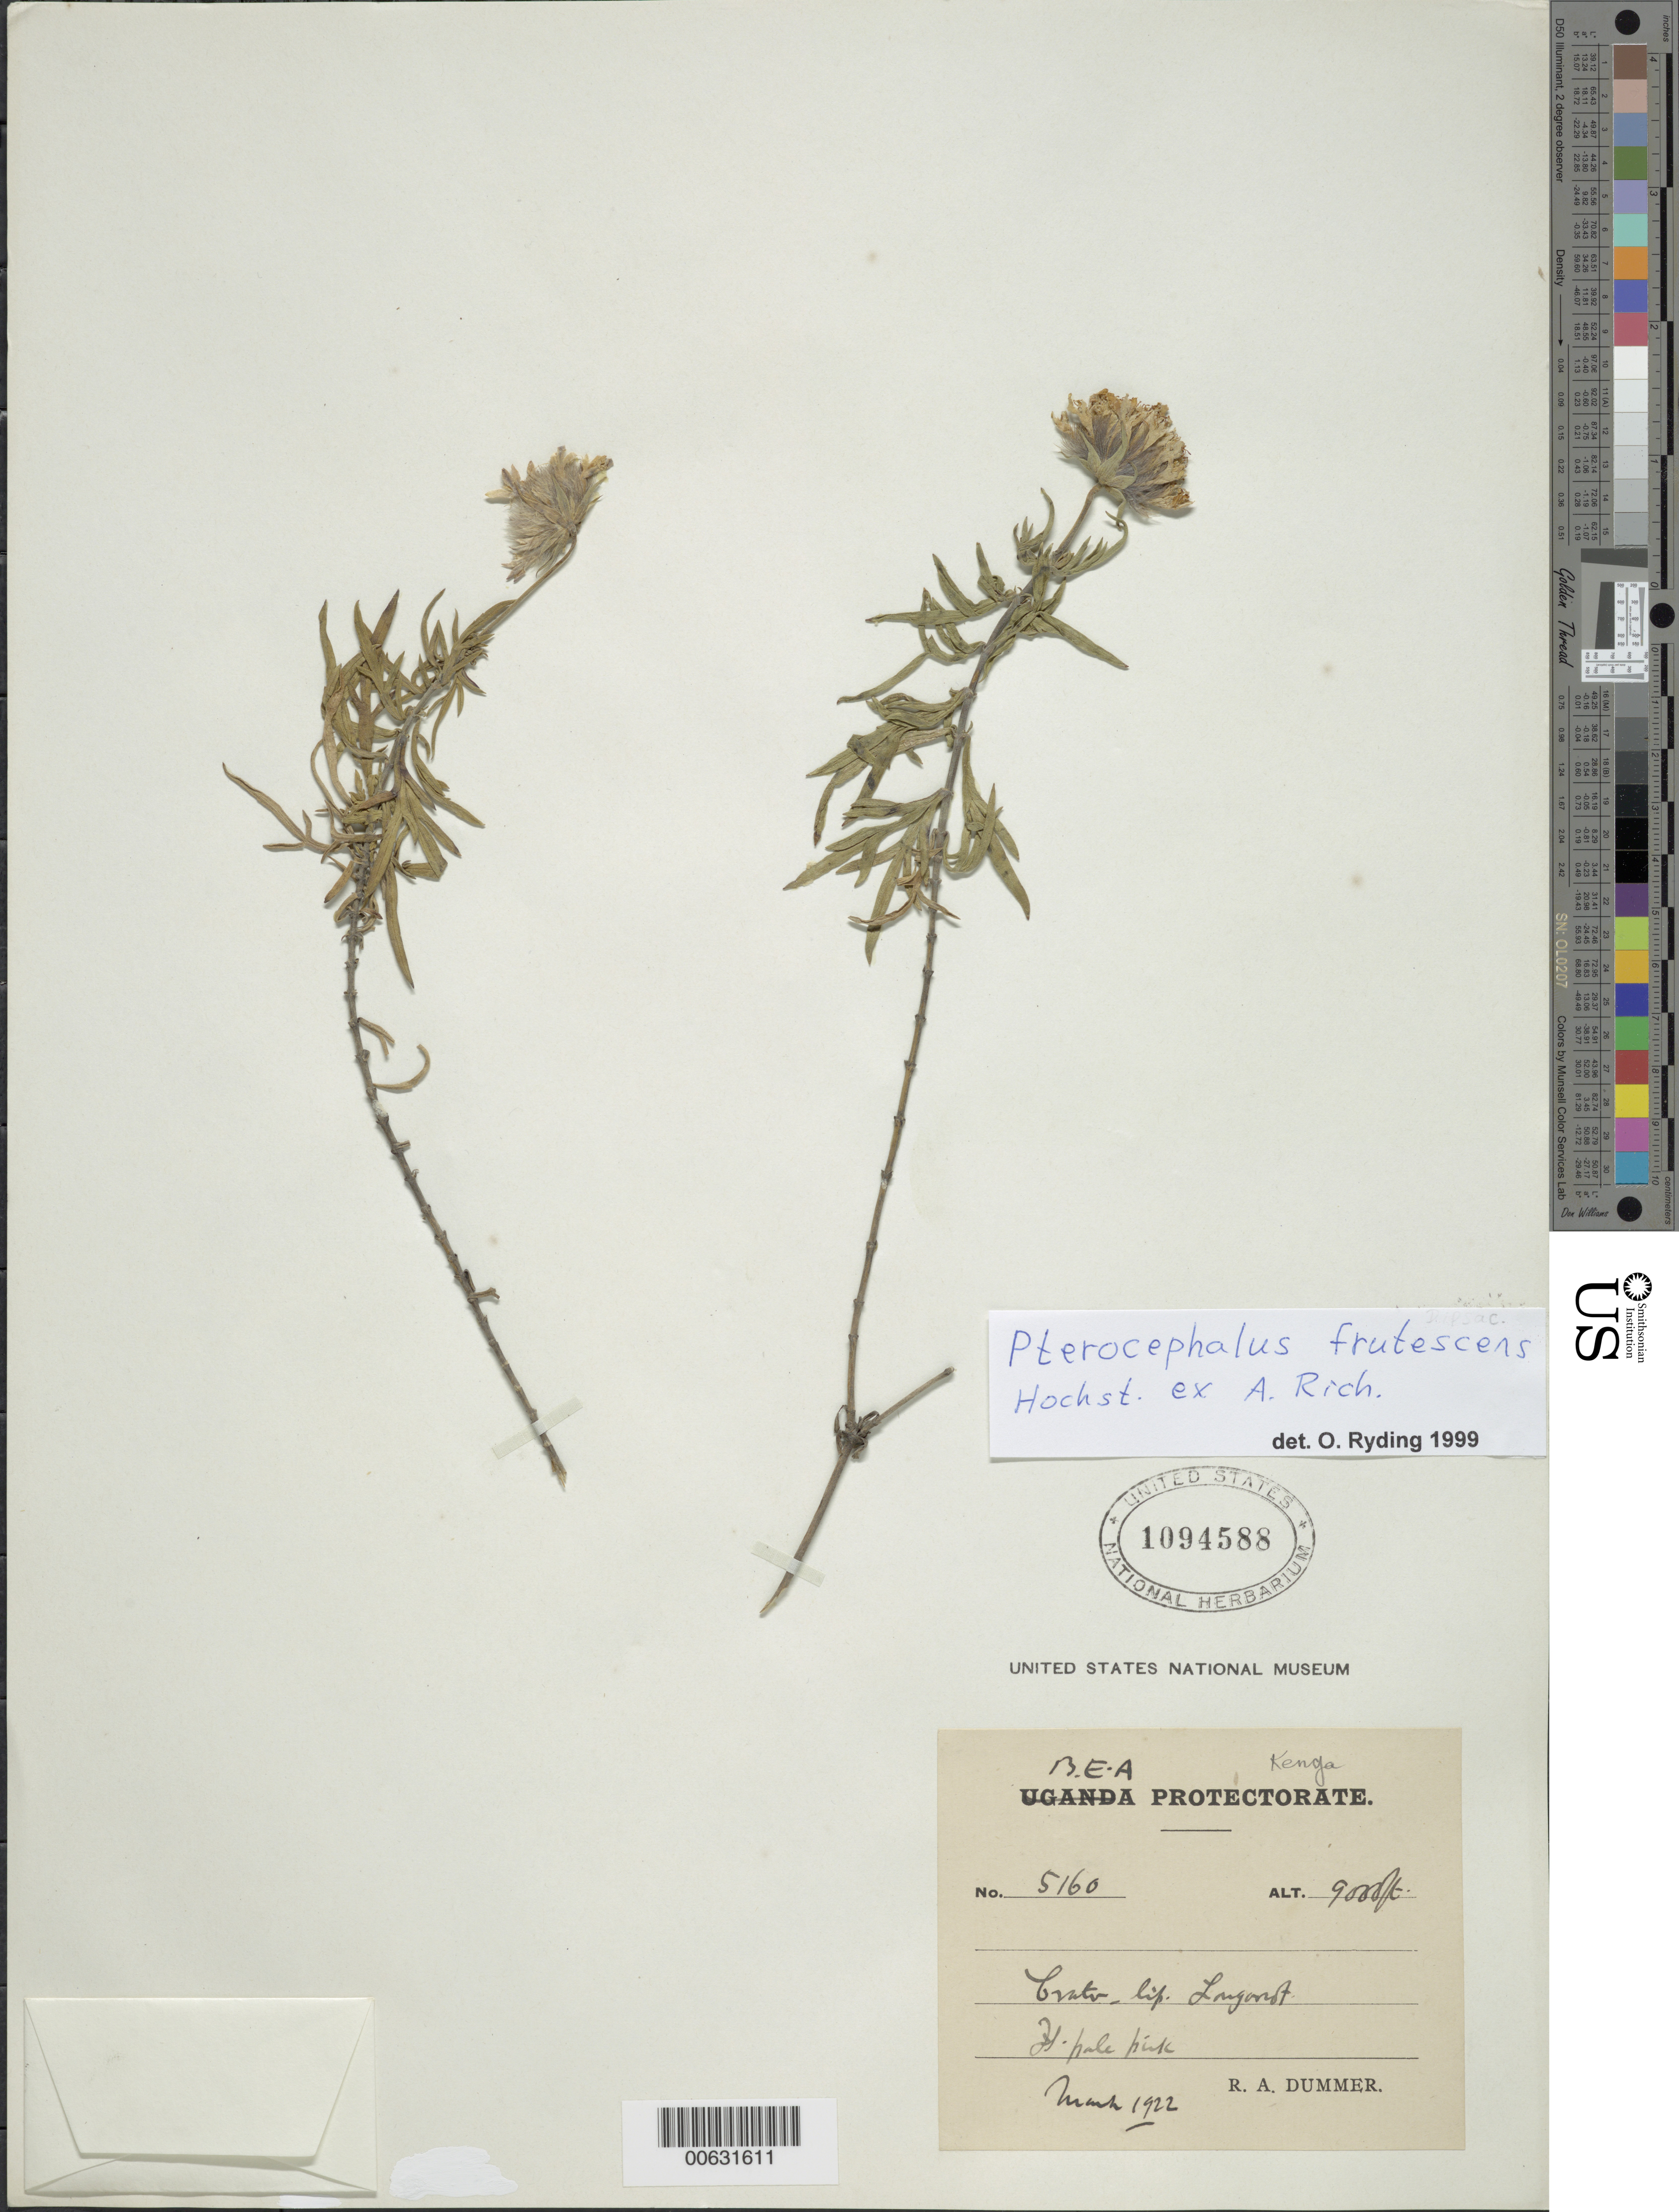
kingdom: Plantae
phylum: Tracheophyta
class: Magnoliopsida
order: Dipsacales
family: Caprifoliaceae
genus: Pterocephalus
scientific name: Pterocephalus frutescens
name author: Hochst. ex A. Rich.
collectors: R. A. Dümmer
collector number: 5160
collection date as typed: Mar 1922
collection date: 1922-03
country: Kenya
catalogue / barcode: US 1094588